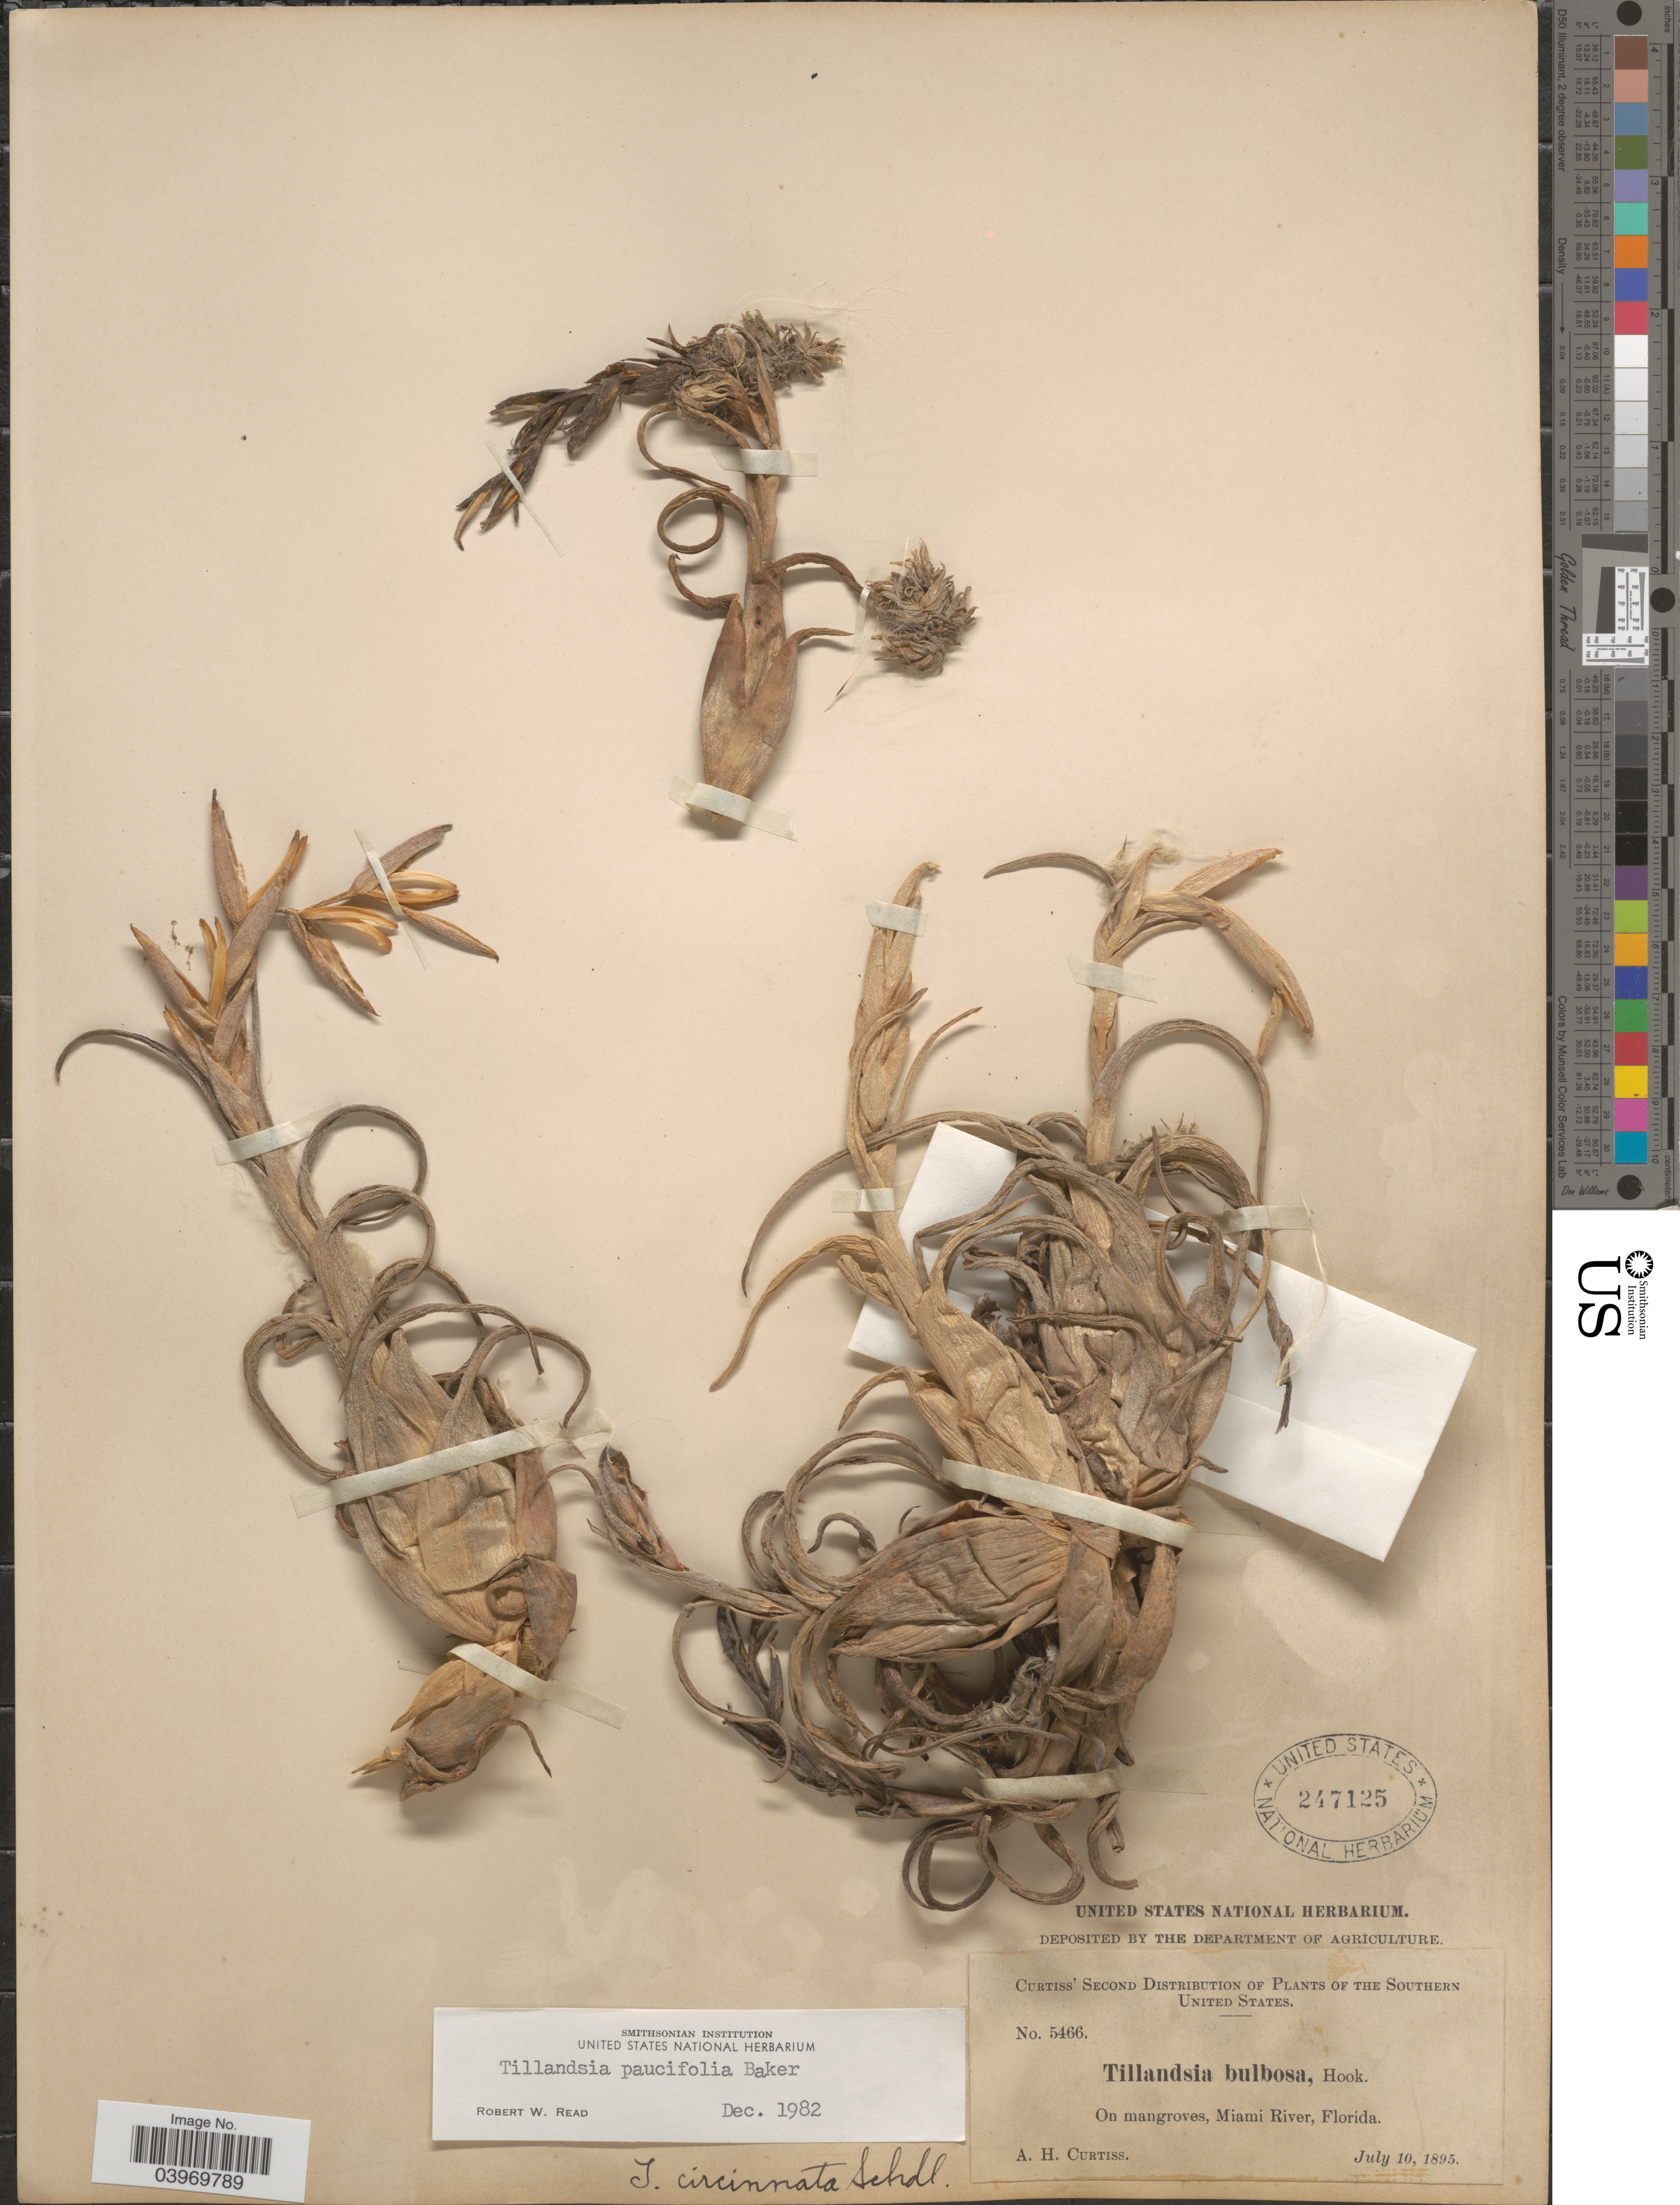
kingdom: Plantae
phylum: Tracheophyta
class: Liliopsida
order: Poales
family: Bromeliaceae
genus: Tillandsia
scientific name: Tillandsia paucifolia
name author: Baker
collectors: A. H. Curtiss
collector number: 5466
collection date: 1895-07-10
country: United States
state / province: Florida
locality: The Southern United States. On mangroves, Miami River.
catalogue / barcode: US 247125